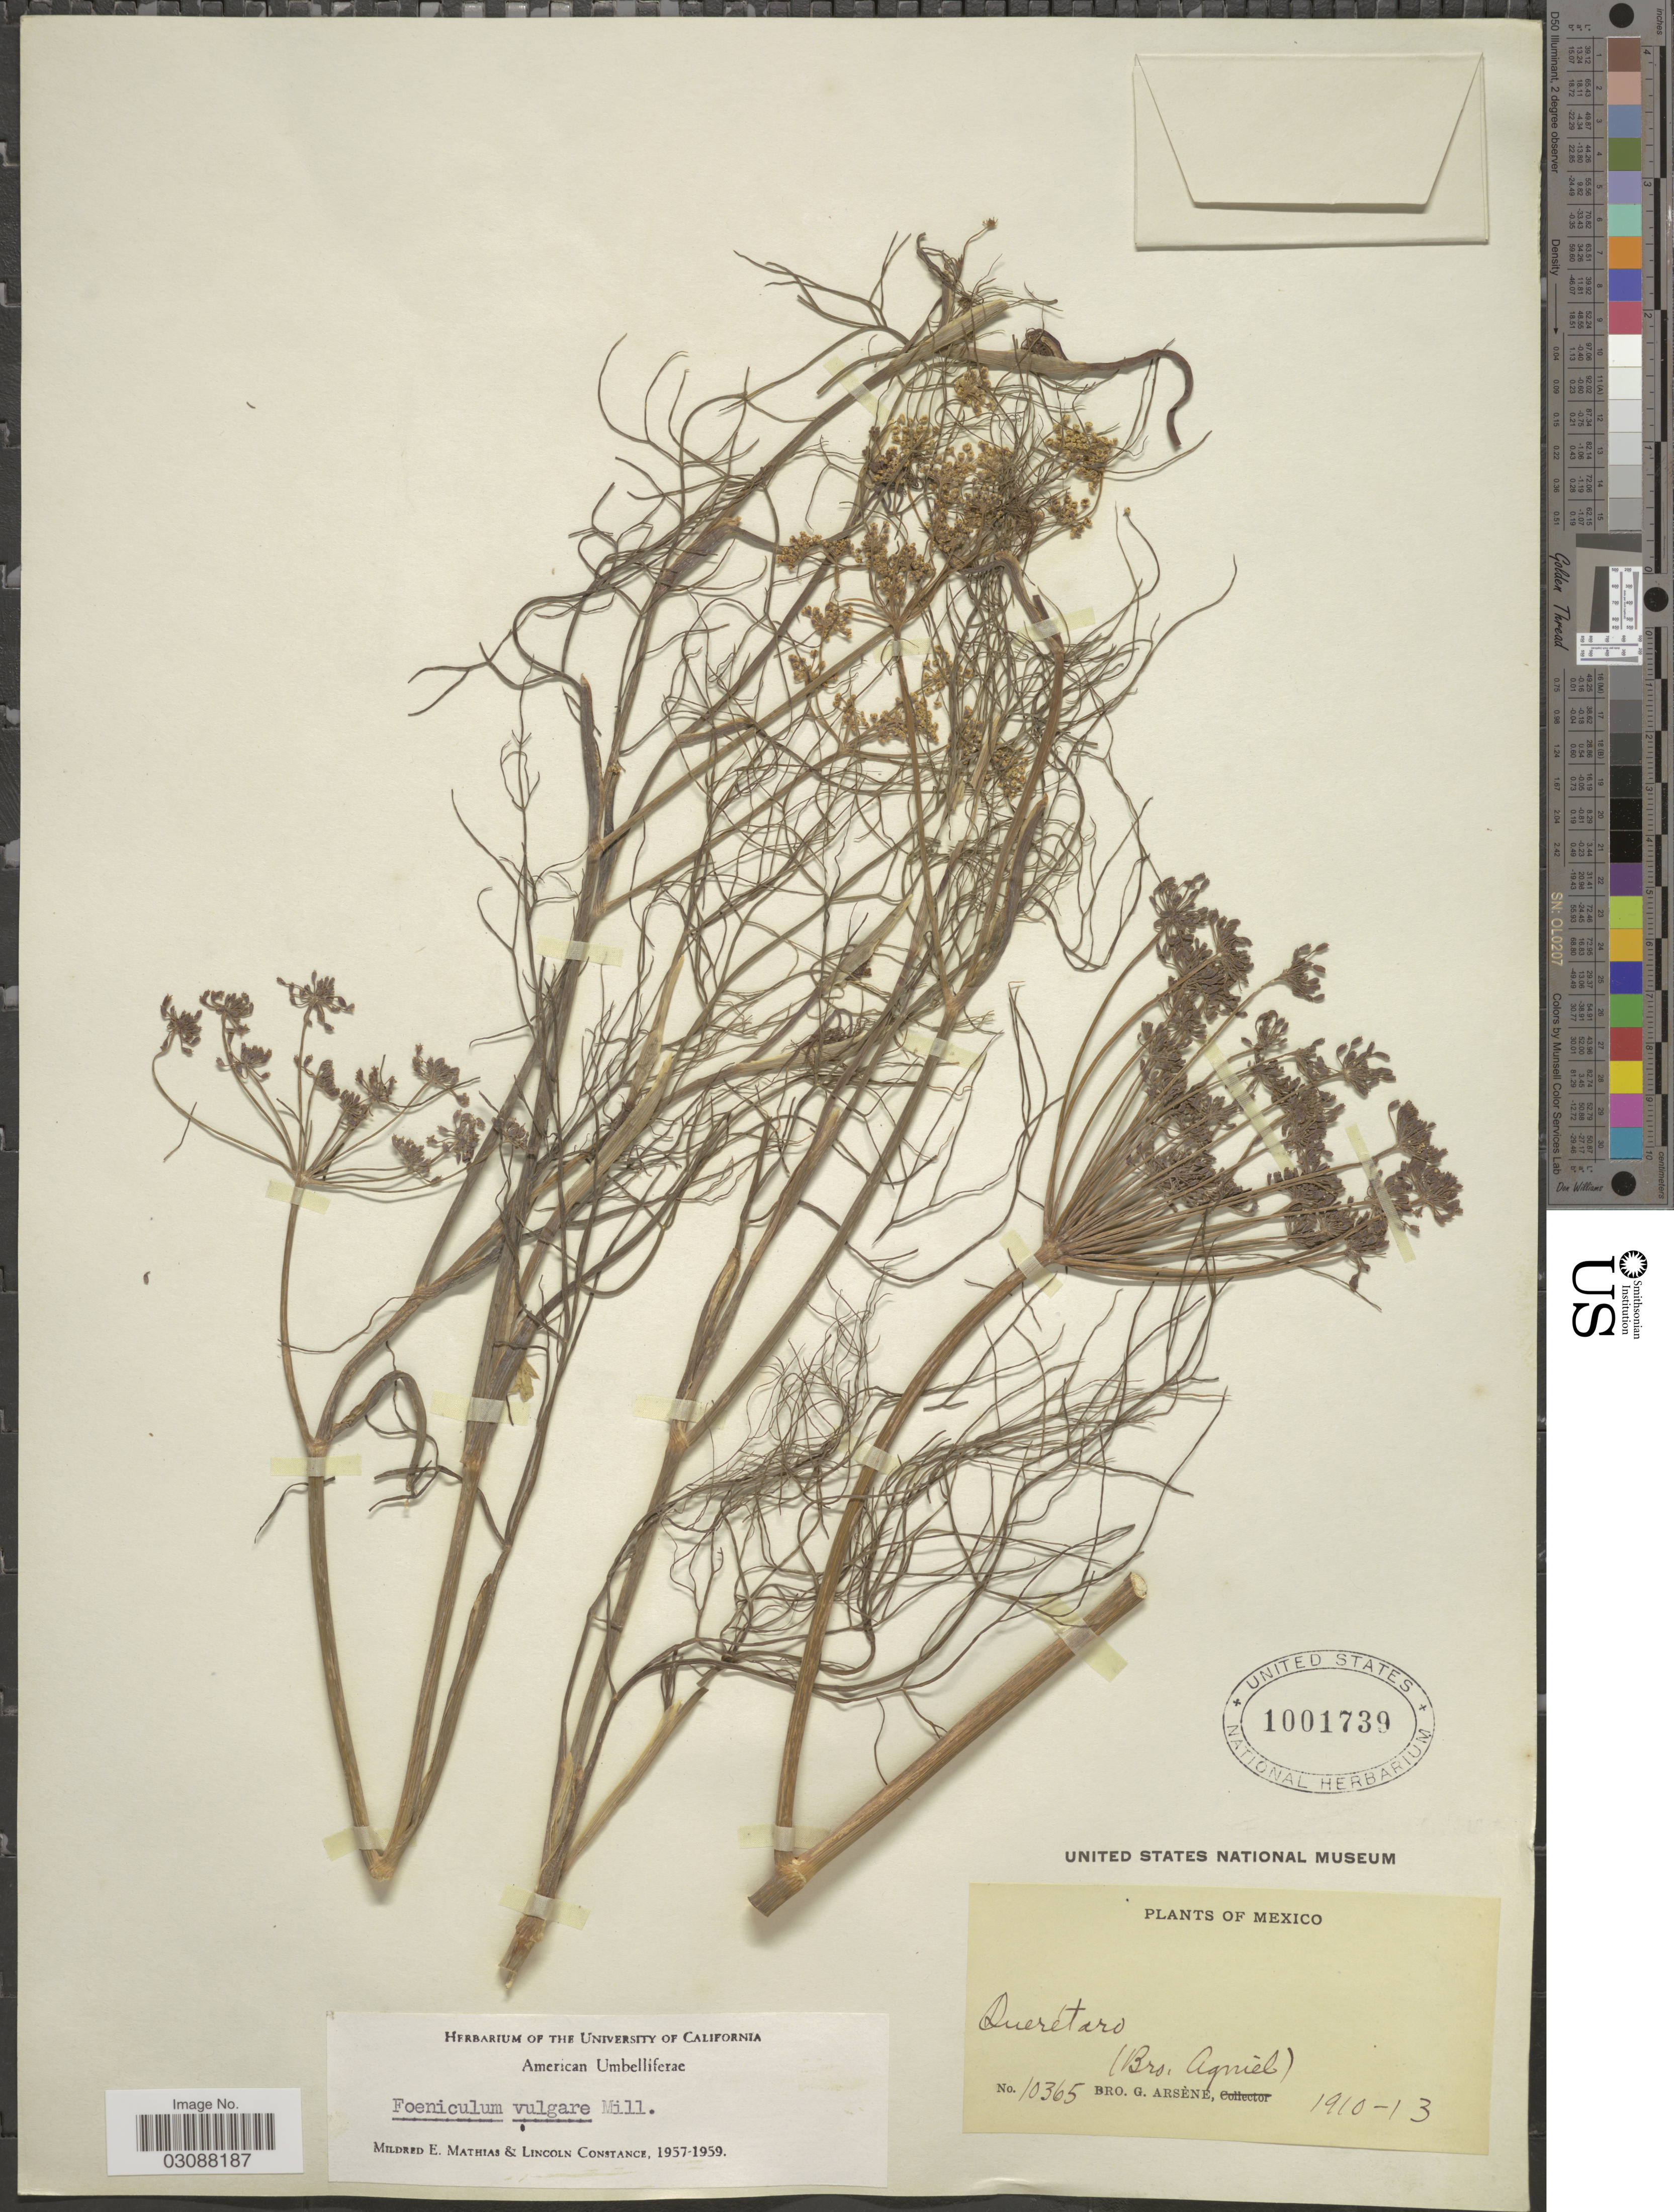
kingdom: Plantae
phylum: Tracheophyta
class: Magnoliopsida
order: Apiales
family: Apiaceae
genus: Foeniculum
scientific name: Foeniculum vulgare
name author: Mill.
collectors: Bro. G. Arsène & Bro. Agniel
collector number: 10365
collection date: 1910/1913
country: Mexico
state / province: Querétaro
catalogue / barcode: US 1001739